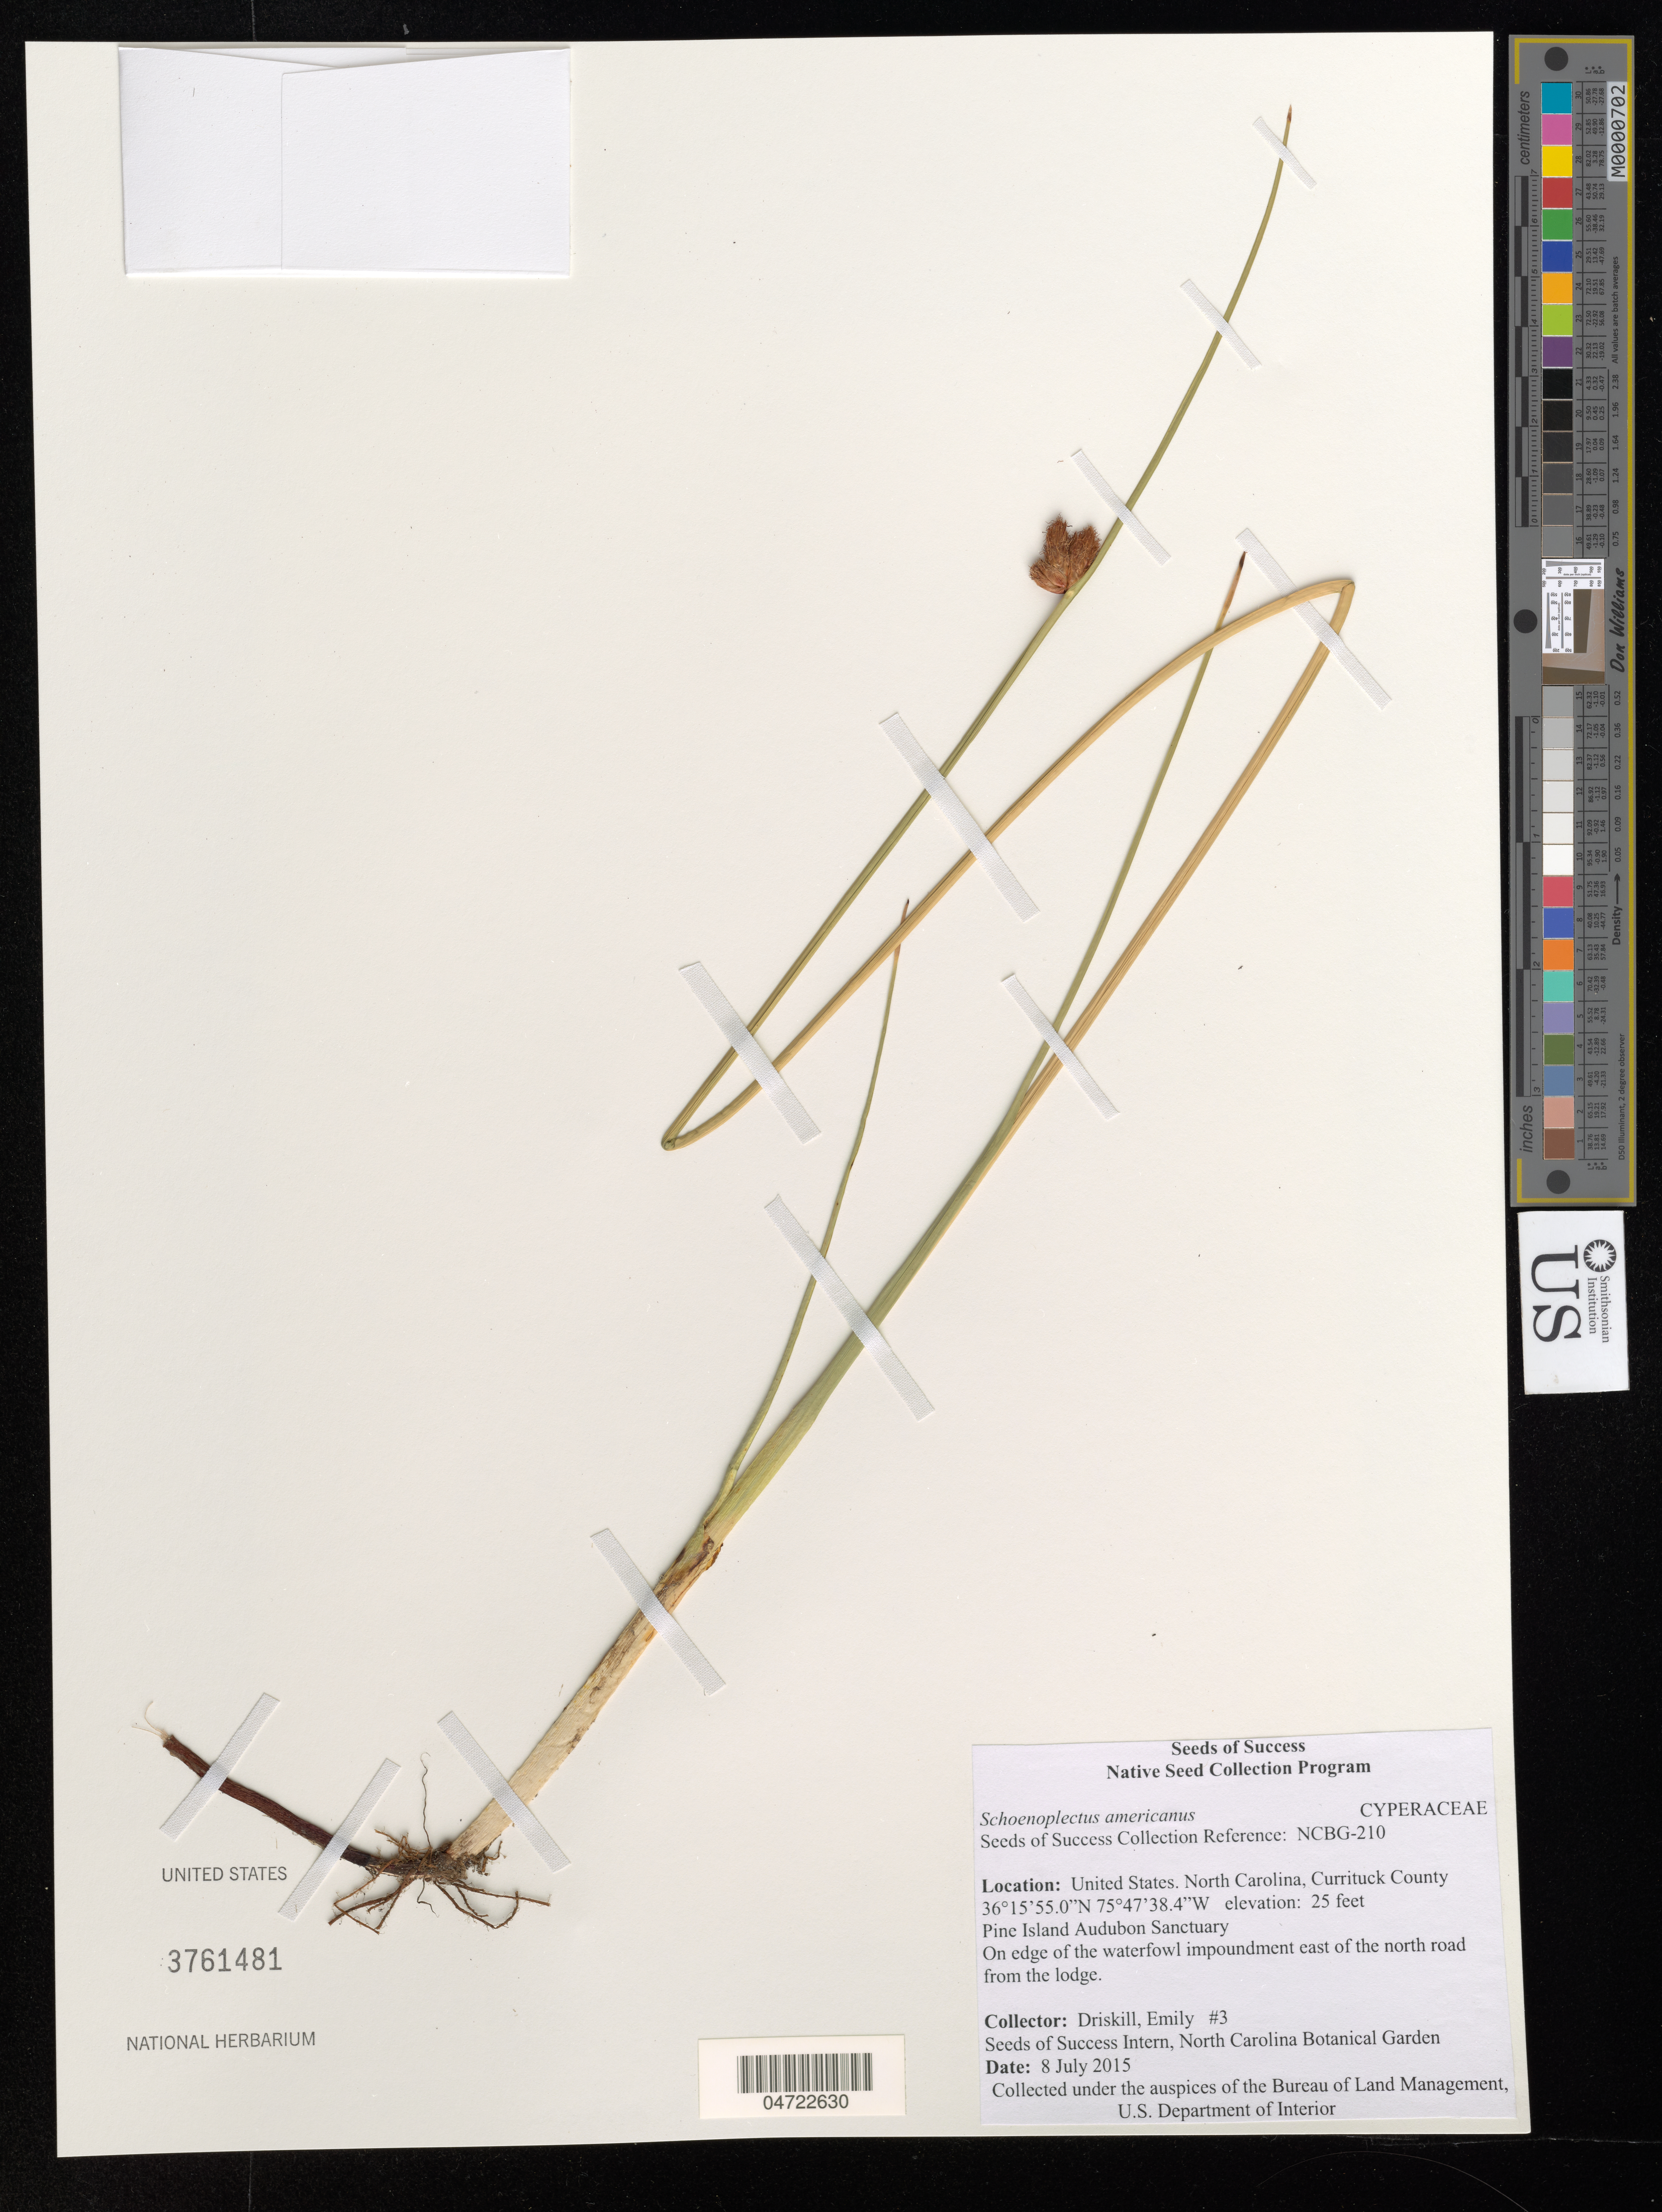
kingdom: Plantae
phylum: Tracheophyta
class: Liliopsida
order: Poales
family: Cyperaceae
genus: Schoenoplectus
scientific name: Schoenoplectus americanus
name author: (Pers.) Volkart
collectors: E. Driskill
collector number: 3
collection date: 2015-07-08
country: United States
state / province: North Carolina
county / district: Currituck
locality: Currituck County. Pine Island Audubon Sanctuary. On edge of the waterfowl impoundment east of the north road from the lodge.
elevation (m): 8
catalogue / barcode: US 3761481